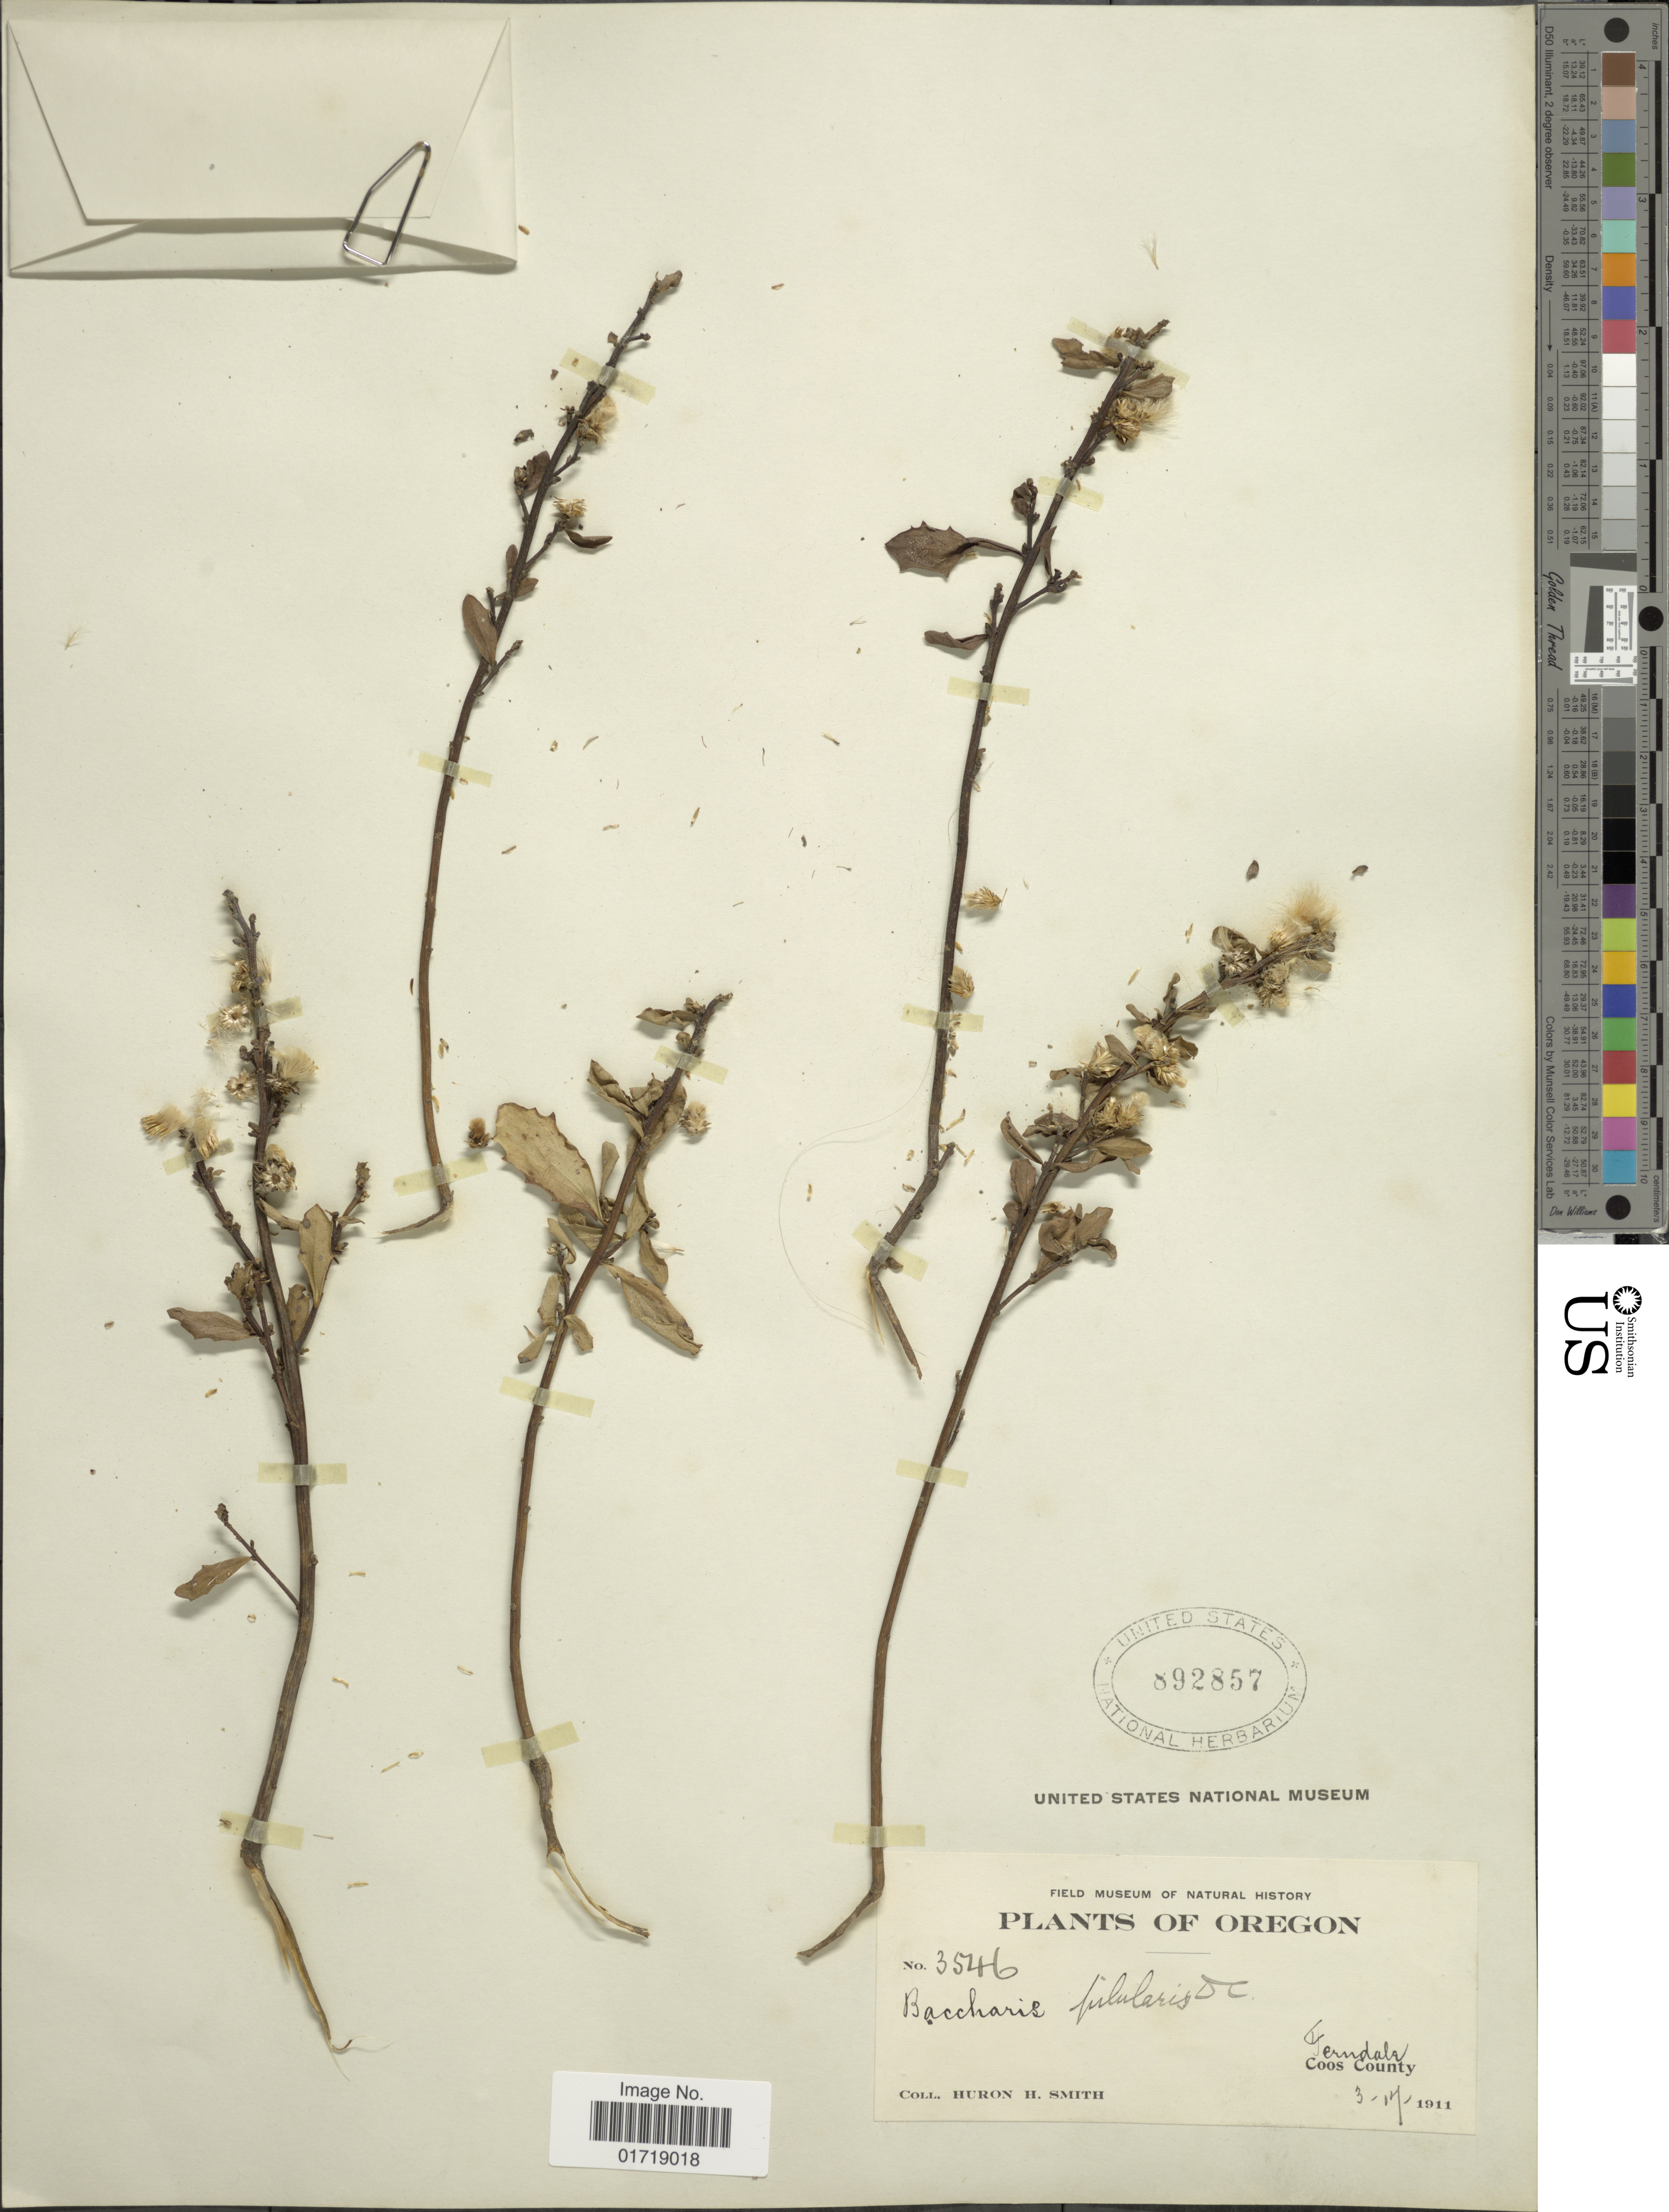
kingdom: Plantae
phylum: Tracheophyta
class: Magnoliopsida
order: Asterales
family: Asteraceae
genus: Baccharis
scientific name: Baccharis pilularis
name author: DC.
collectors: H. H. Smith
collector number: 3546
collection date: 1911-03-17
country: United States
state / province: Oregon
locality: Ferndall, Coos County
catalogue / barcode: US 892857